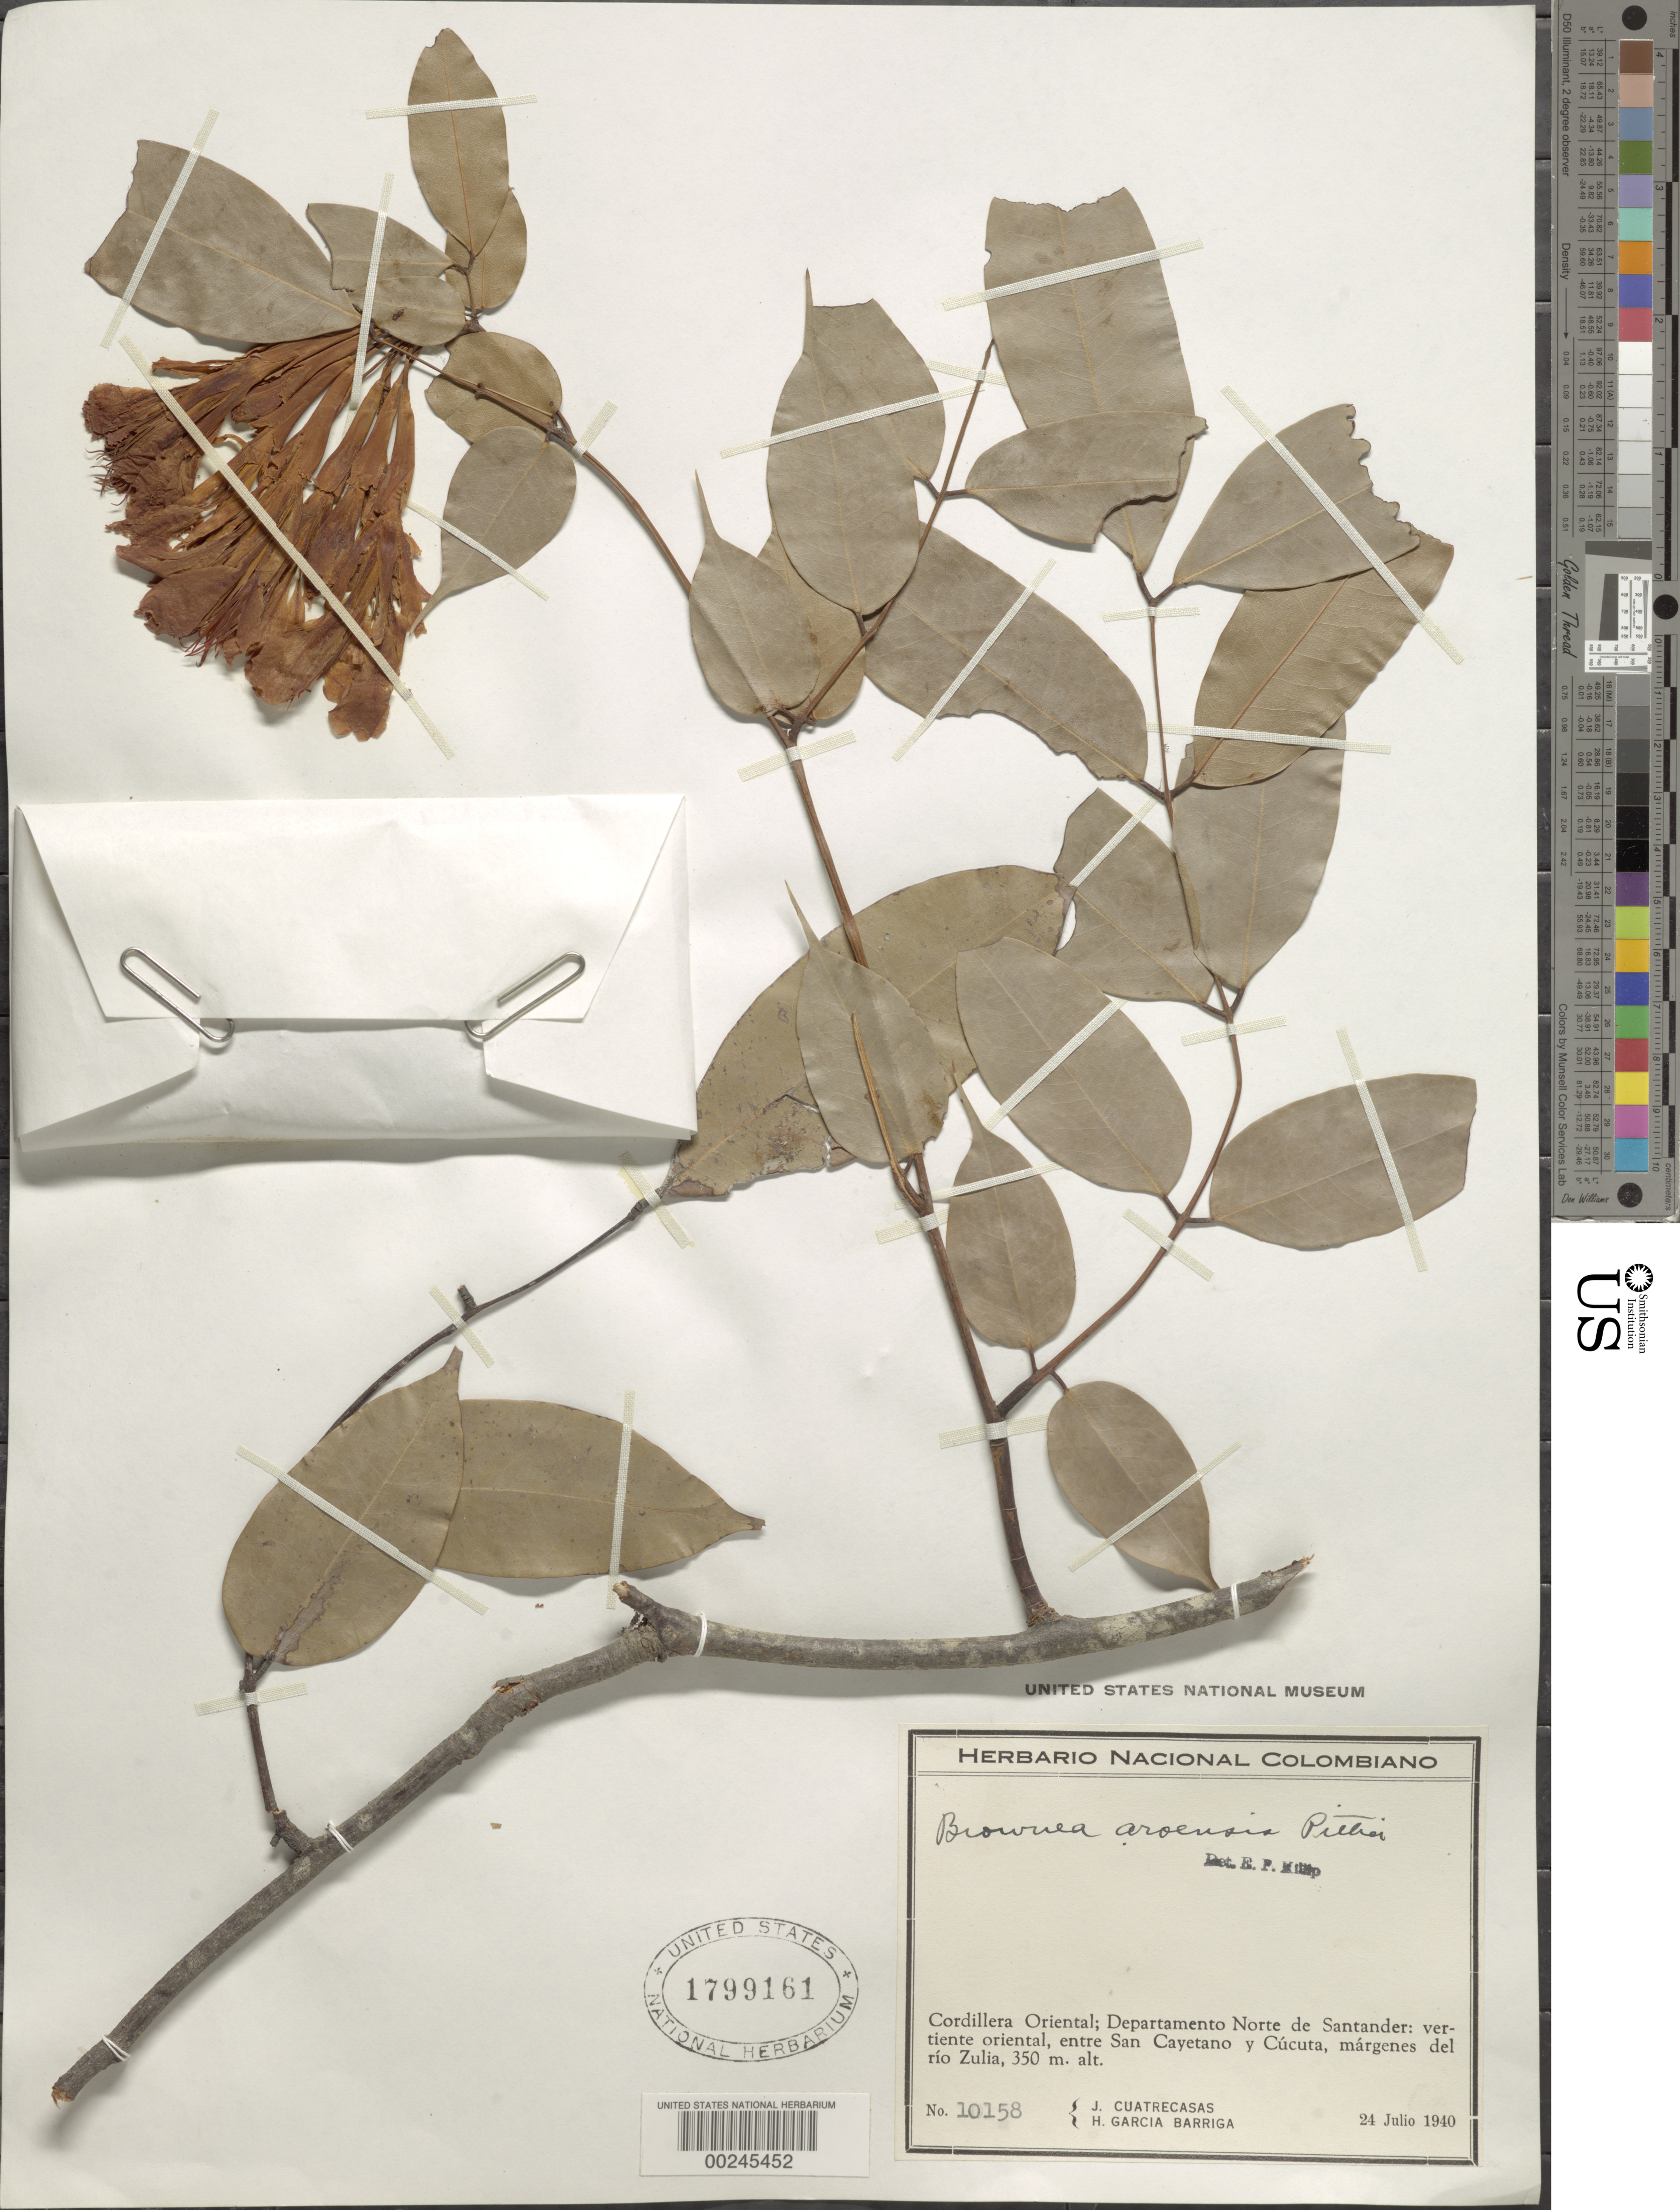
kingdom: Plantae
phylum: Tracheophyta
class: Magnoliopsida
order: Fabales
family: Fabaceae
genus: Brownea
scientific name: Brownea coccinea subsp. coccinea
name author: Jacq.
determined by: Santos-Silva, J.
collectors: J. Cuatrecasas & H. García Barriga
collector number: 10158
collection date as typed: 24 Jul 1940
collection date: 1940-07-24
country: Colombia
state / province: Norte de Santander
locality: Cordillera Oriental; E slope, between Cayetano and Cucuta, edge of the Rio Zulia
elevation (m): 350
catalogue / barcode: US 1799161